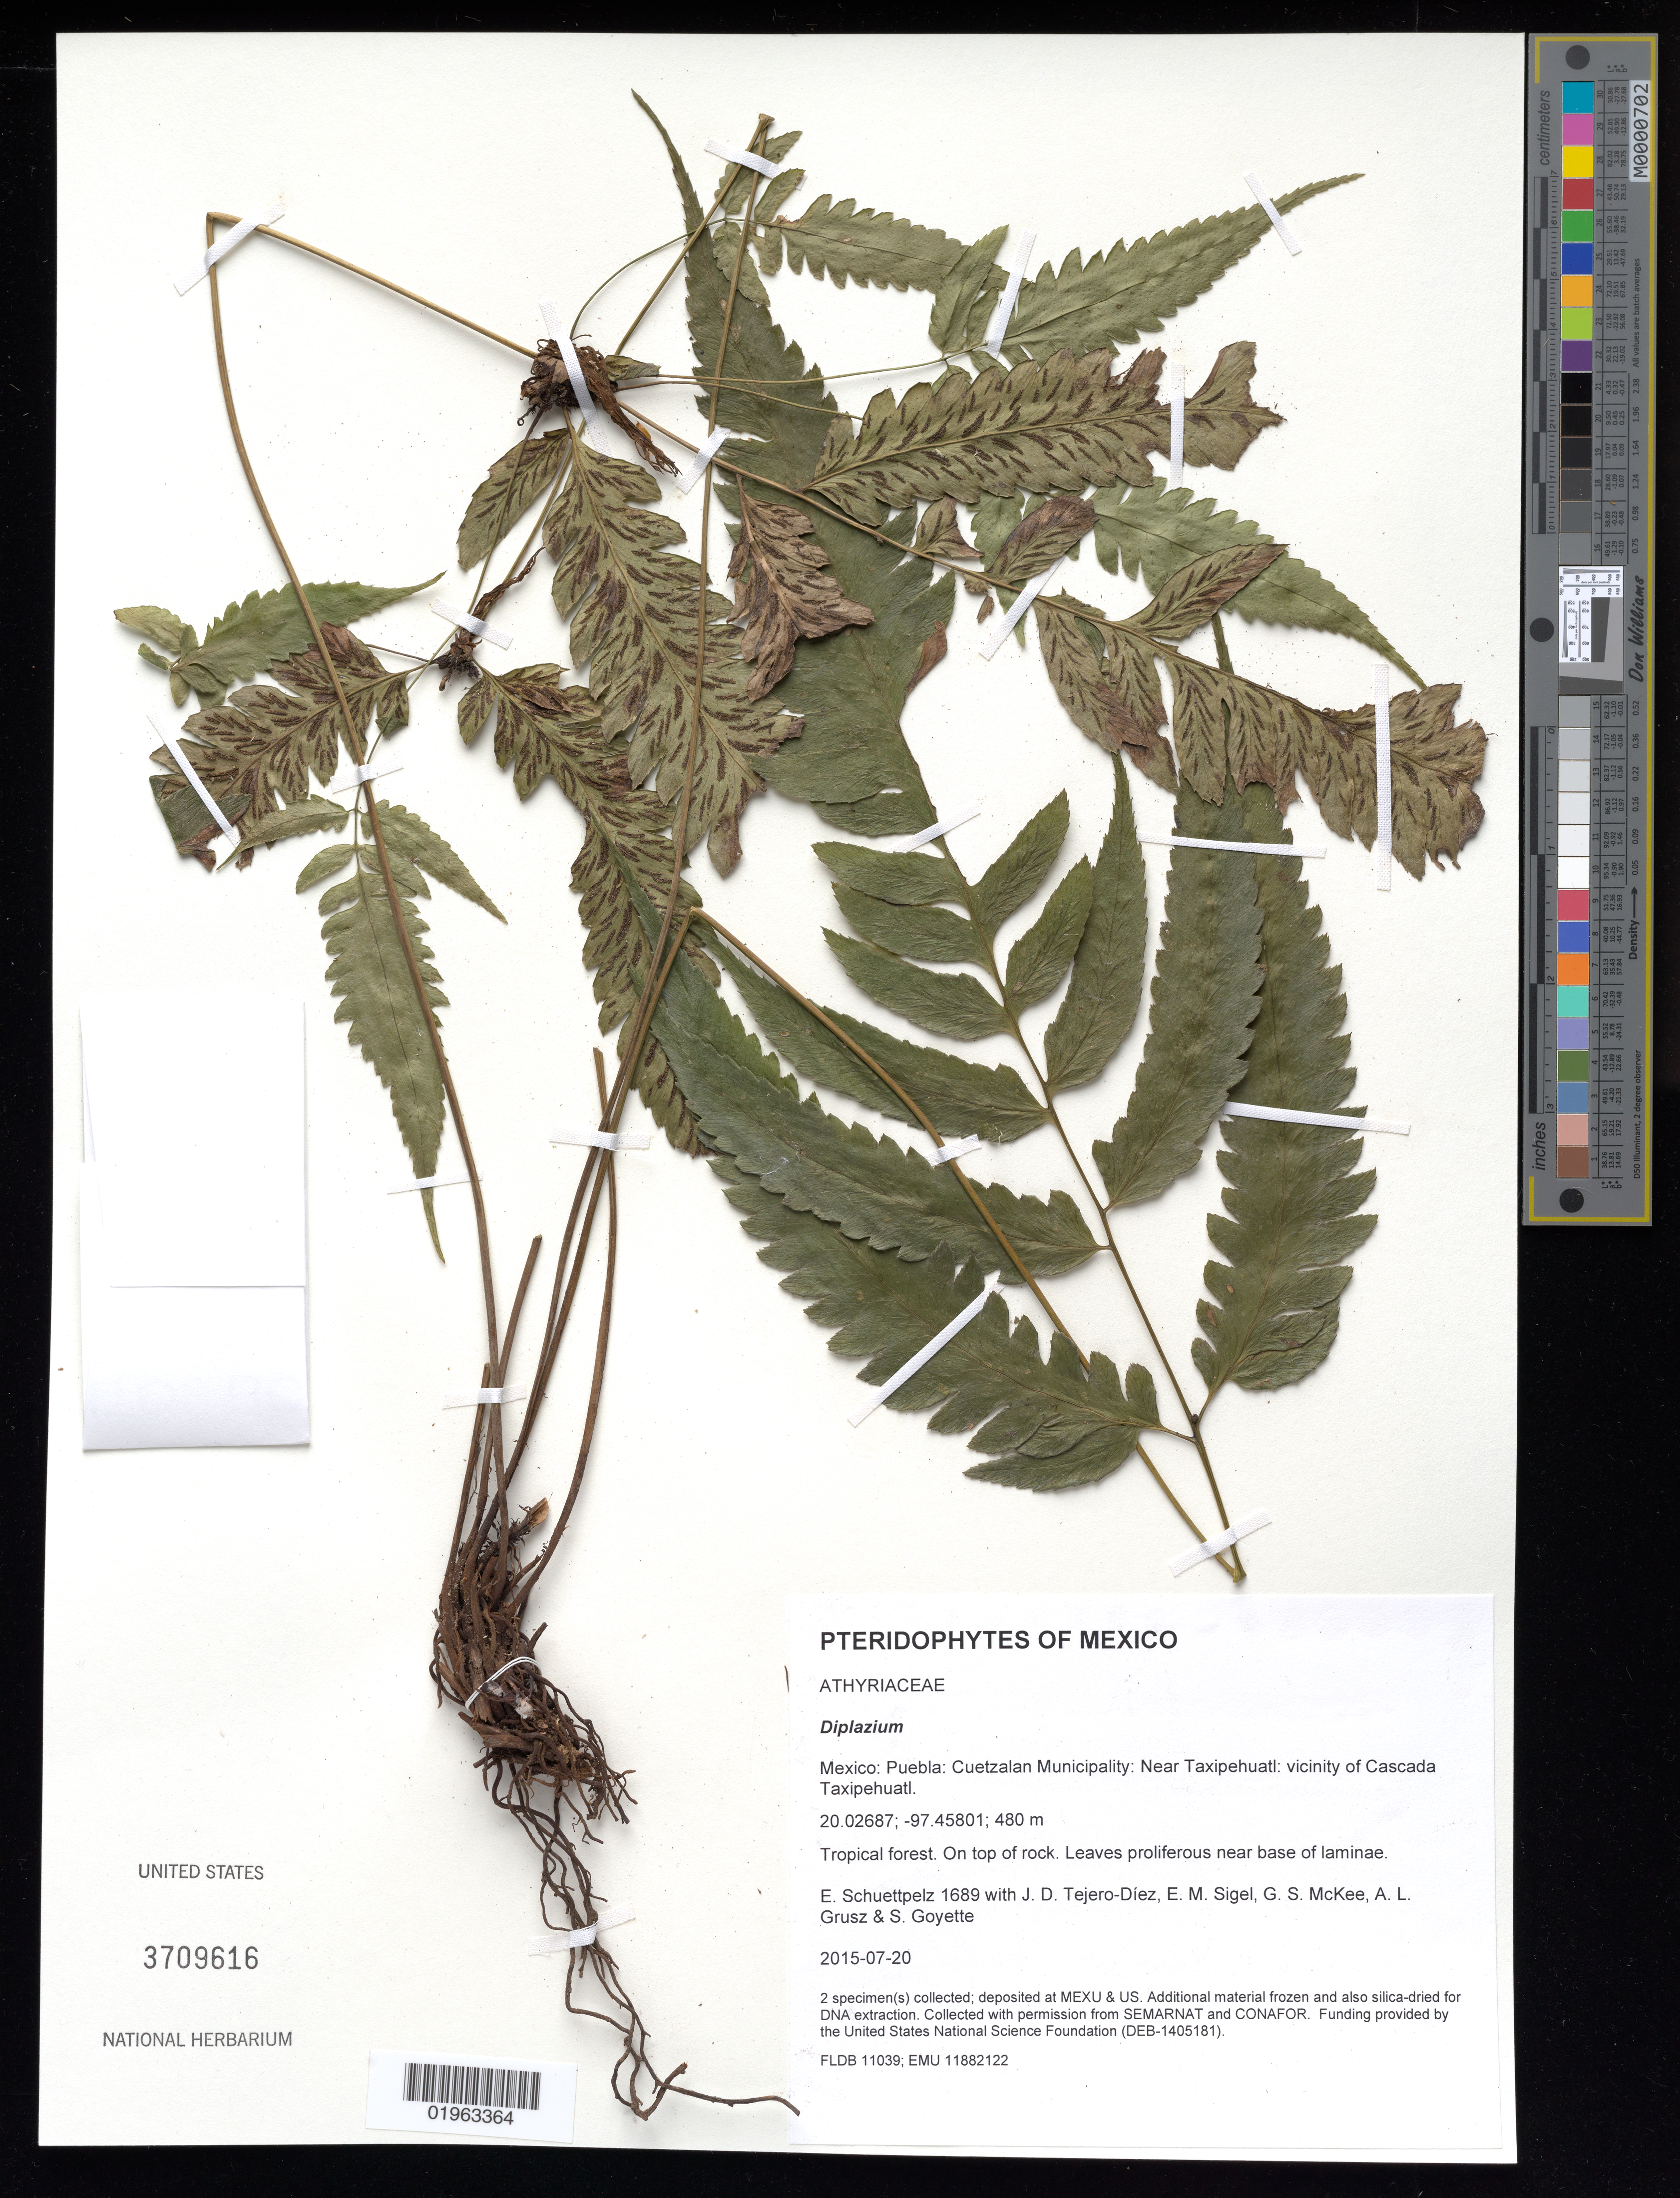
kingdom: Plantae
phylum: Tracheophyta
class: Polypodiopsida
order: Polypodiales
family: Athyriaceae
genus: Diplazium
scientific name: Diplazium sp.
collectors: E. Schuettpelz, D. Tejero-Díez, E. M. Sigel, G. S. McKee & A. Grusz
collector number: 1689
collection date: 2015-07-20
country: Mexico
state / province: Puebla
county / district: Cuetzalan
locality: Near Taxipehuatl: vicinity of Cascada Taxipehuatl.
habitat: Tropical forest.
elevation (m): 480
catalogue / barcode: US 3709616